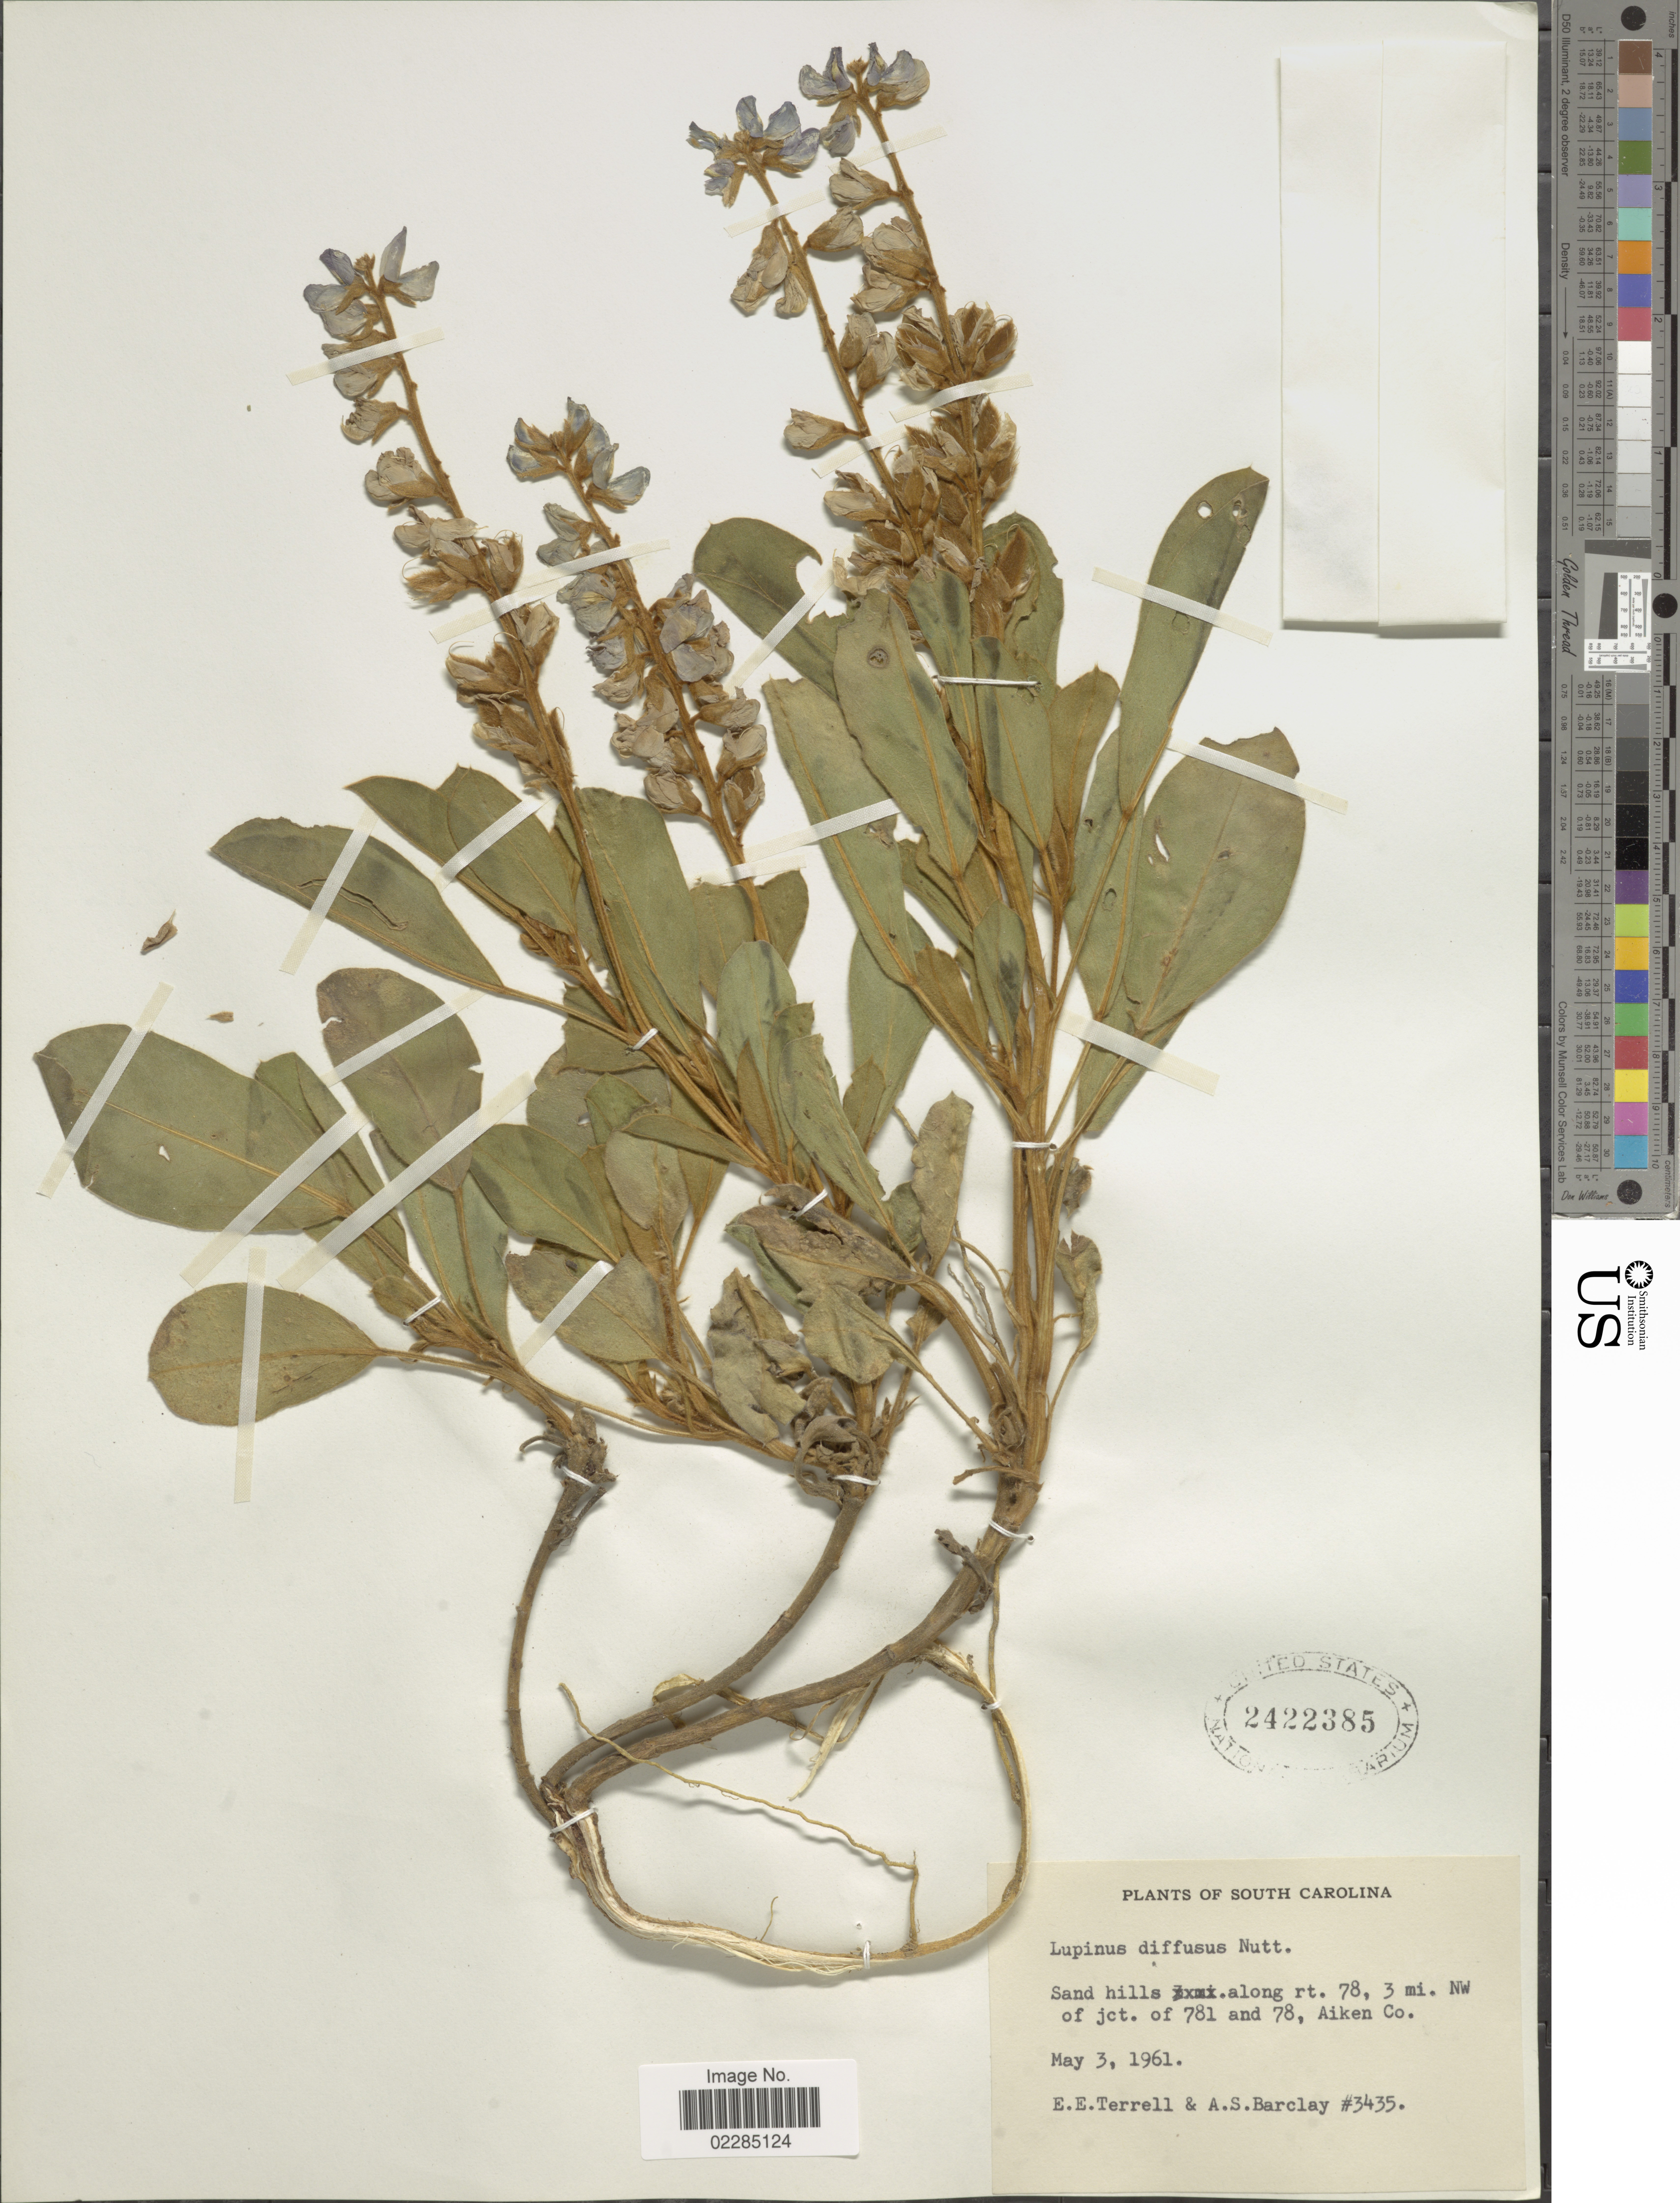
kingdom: Plantae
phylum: Tracheophyta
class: Magnoliopsida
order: Fabales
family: Fabaceae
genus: Lupinus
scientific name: Lupinus diffusus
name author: Nutt.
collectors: E. E. Terrell & A. S. Barclay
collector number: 3435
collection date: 1961-05-03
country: United States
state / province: South Carolina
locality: Sand hills, along rt. 78, 3 mi. NW of jct. of 781 and 78, Aiken Co.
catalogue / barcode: US 2422385